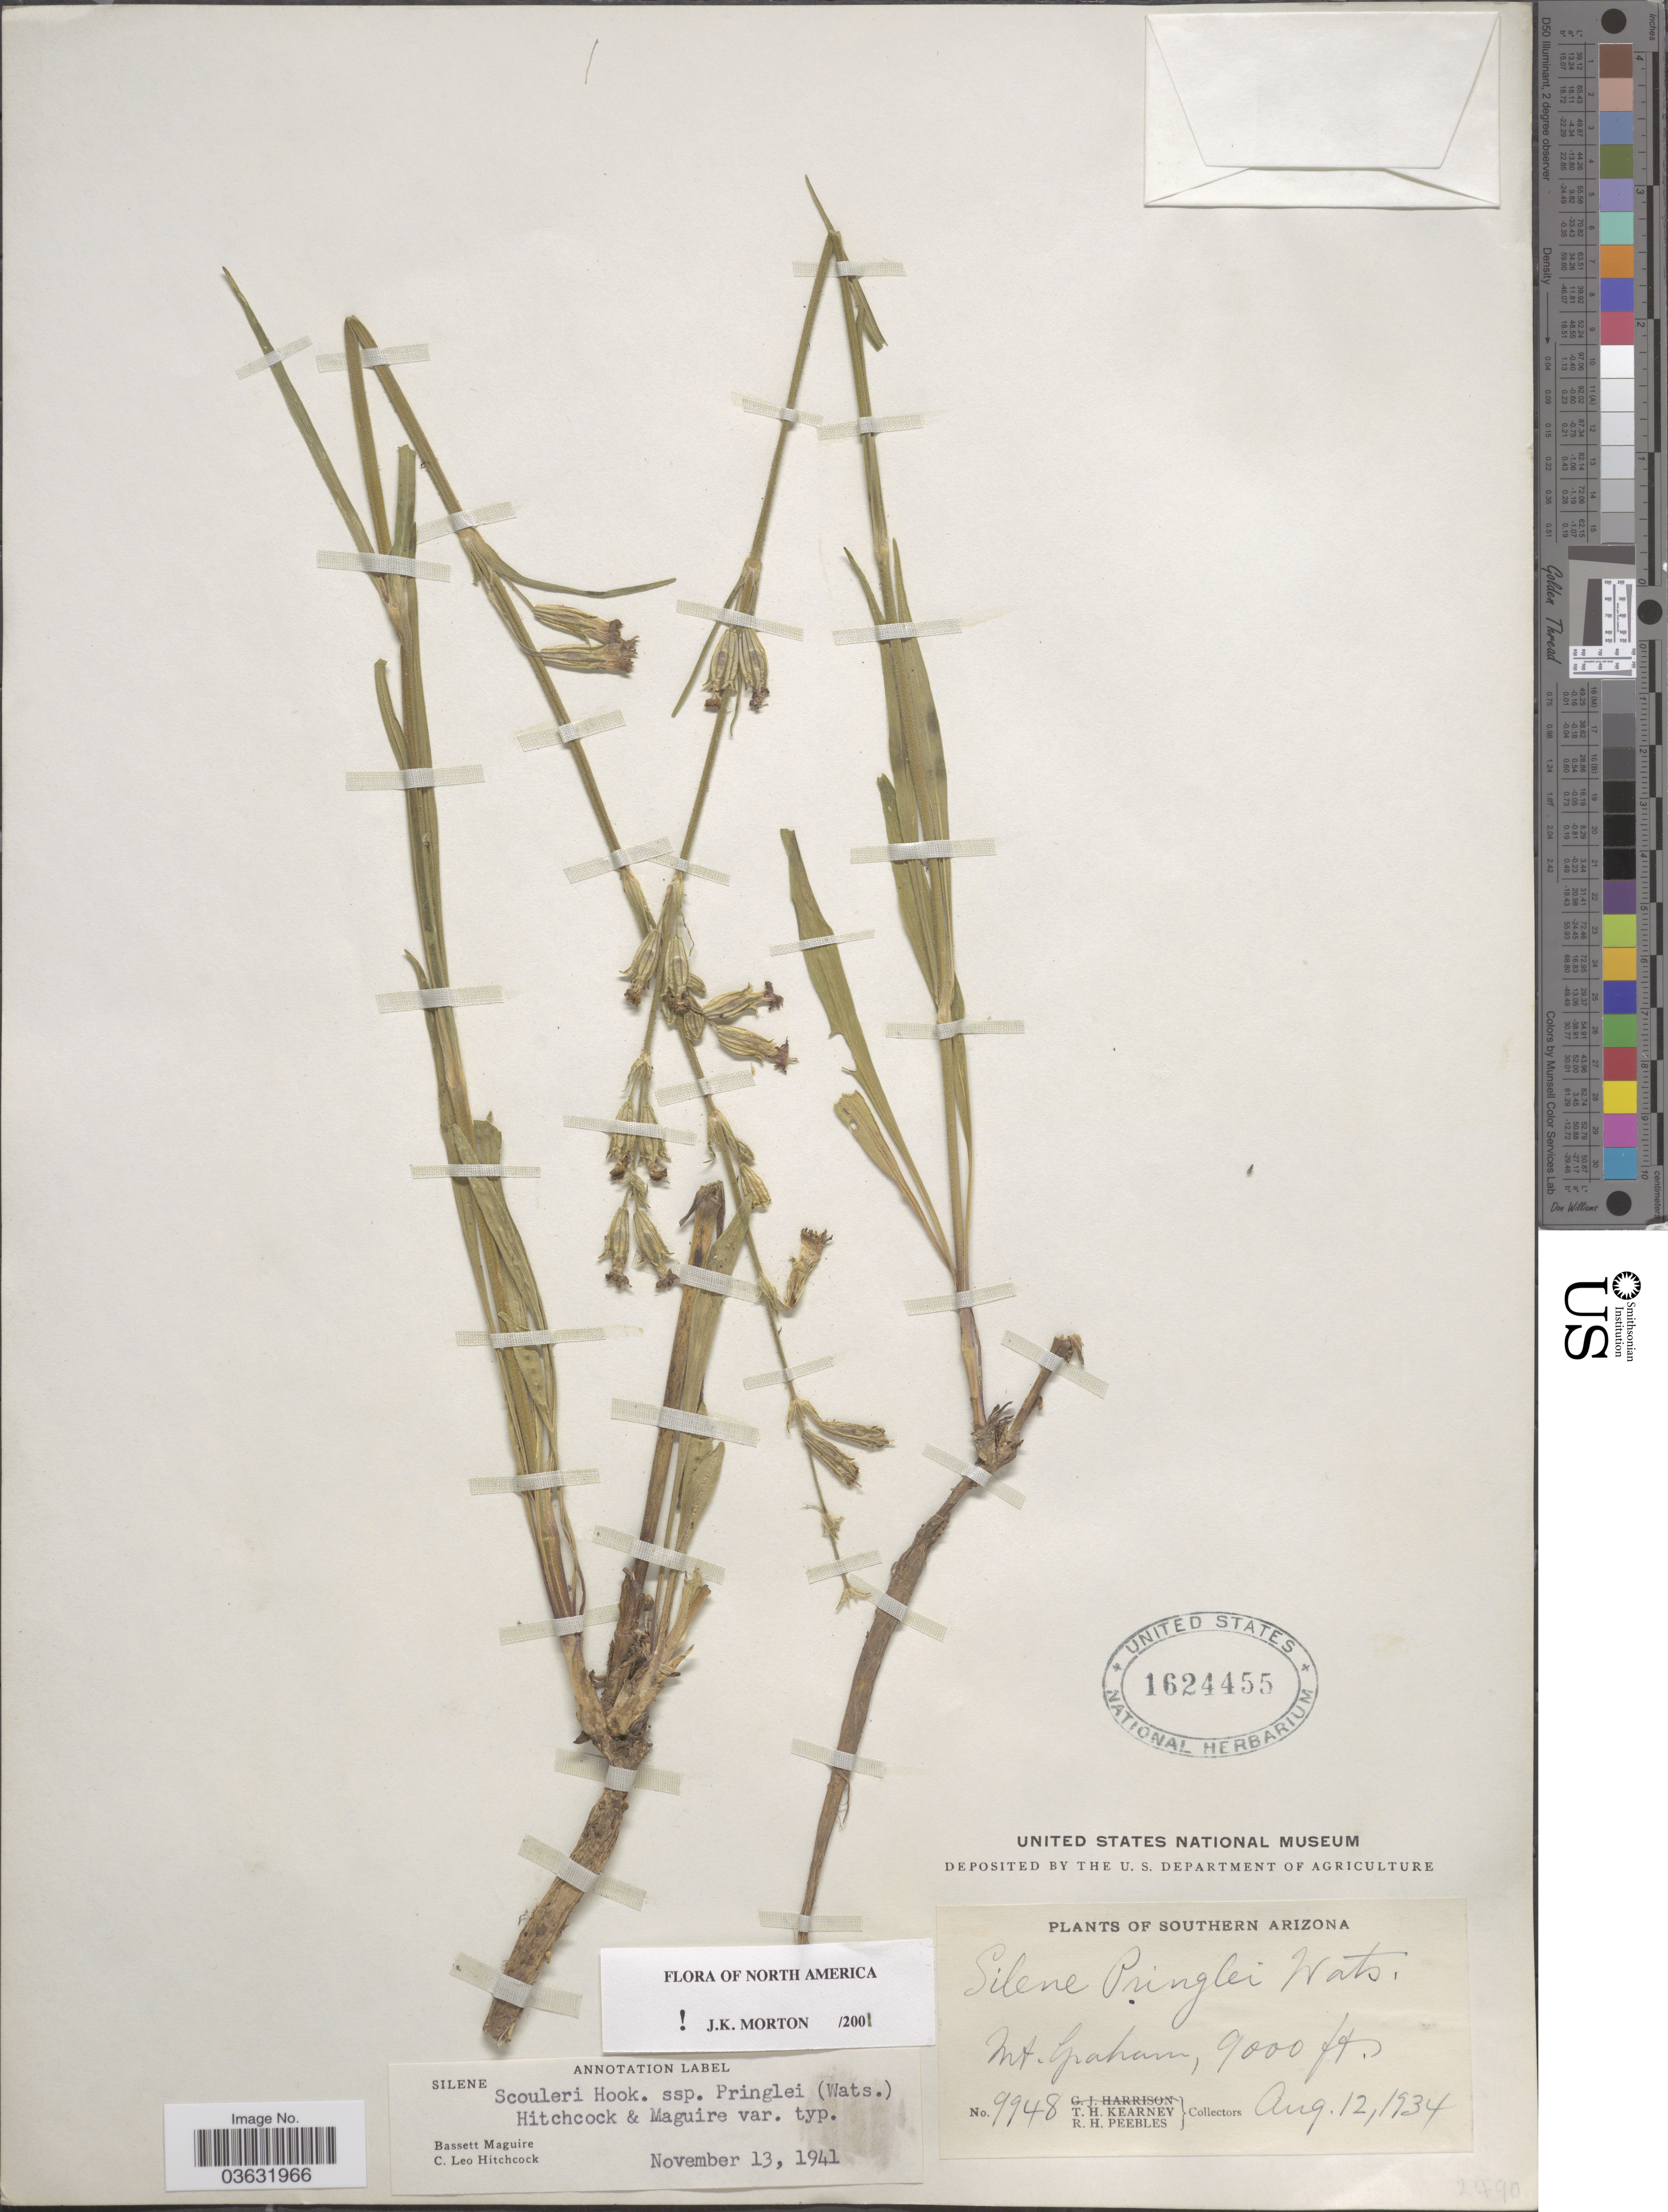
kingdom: Plantae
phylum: Tracheophyta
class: Magnoliopsida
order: Caryophyllales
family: Caryophyllaceae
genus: Silene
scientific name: Silene scouleri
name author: Hook.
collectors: T. H. Kearney & R. H. Peebles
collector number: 9948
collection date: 1934-08-12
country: United States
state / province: Arizona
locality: Southern Arizona. Mt. Graham.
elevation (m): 2743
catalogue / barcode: US 1624455